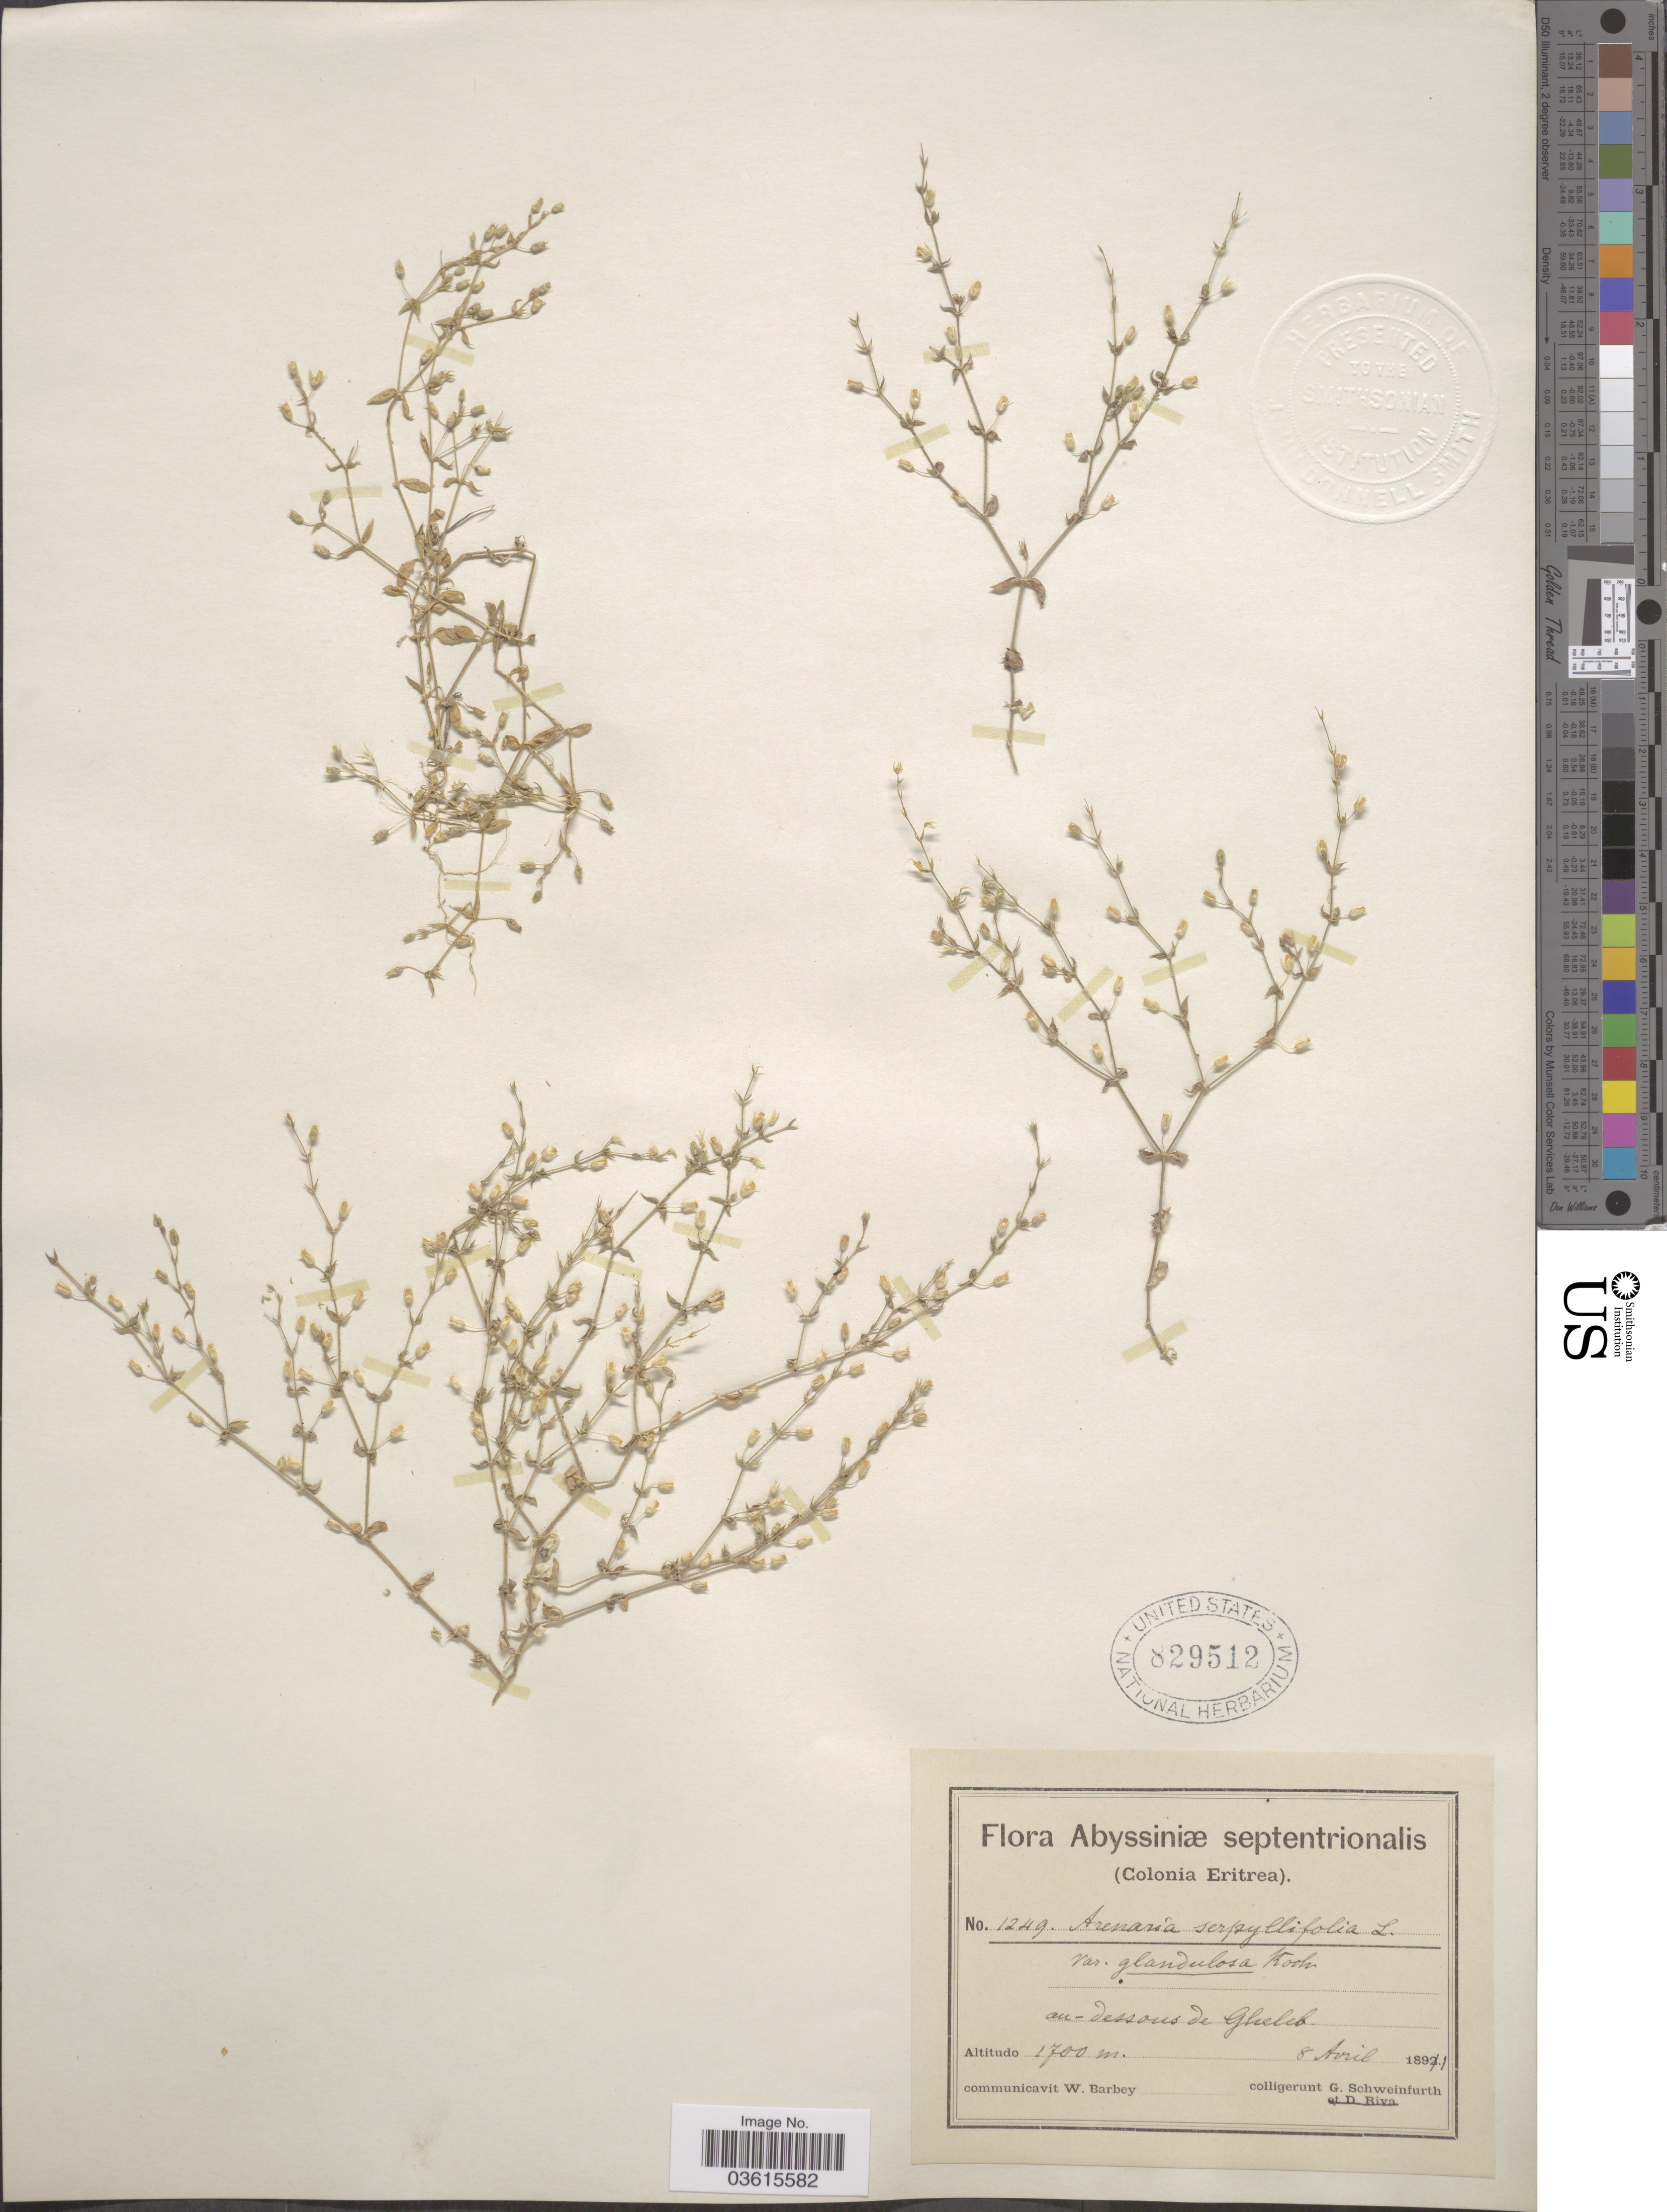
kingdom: Plantae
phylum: Tracheophyta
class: Magnoliopsida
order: Caryophyllales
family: Caryophyllaceae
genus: Arenaria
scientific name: Arenaria serpyllifolia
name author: L.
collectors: G. A. Schweinfurth (herbarium)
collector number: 1249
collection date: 1891-04-08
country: Ethiopia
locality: Abyssiniæ septentrionalis. (Colonia Eritrea). Au-dessous de Gheleb.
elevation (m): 1700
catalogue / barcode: US 829512